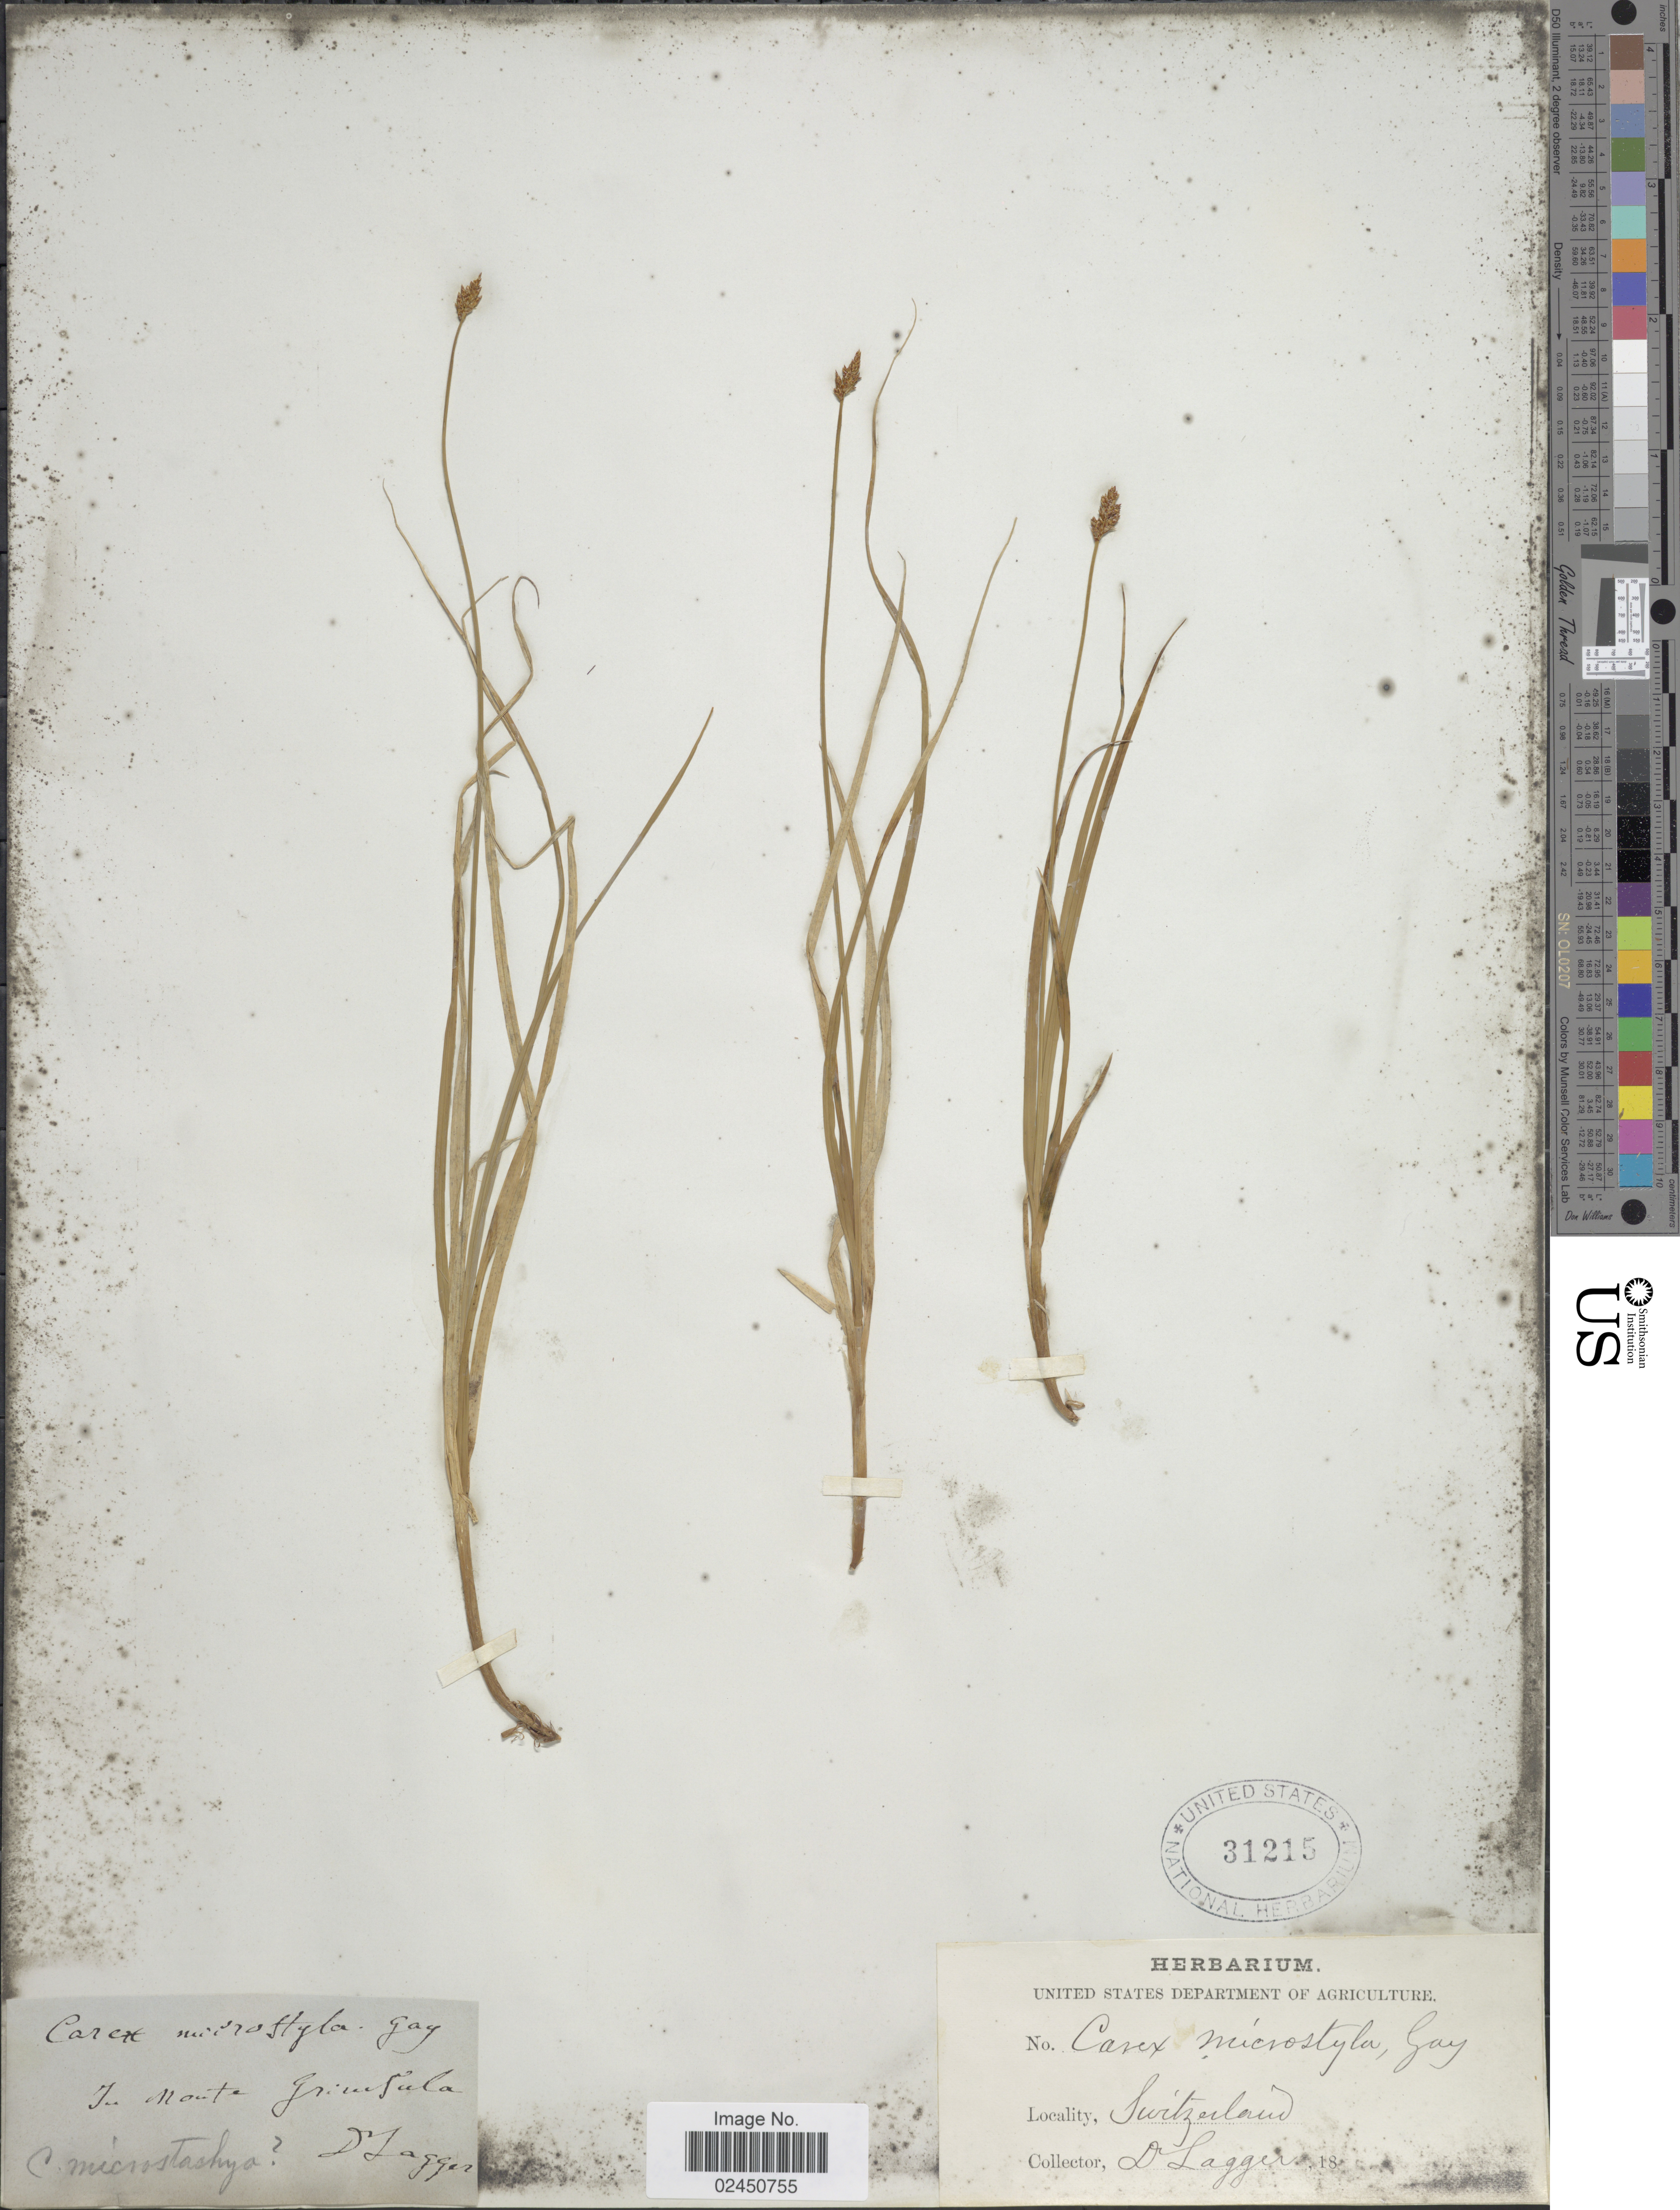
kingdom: Plantae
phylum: Tracheophyta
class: Liliopsida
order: Poales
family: Cyperaceae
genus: Carex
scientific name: Carex x microstyla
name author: J. Gay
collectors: F. J. Lagger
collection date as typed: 18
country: Switzerland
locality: Mt. Grimsula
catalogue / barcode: US 31215